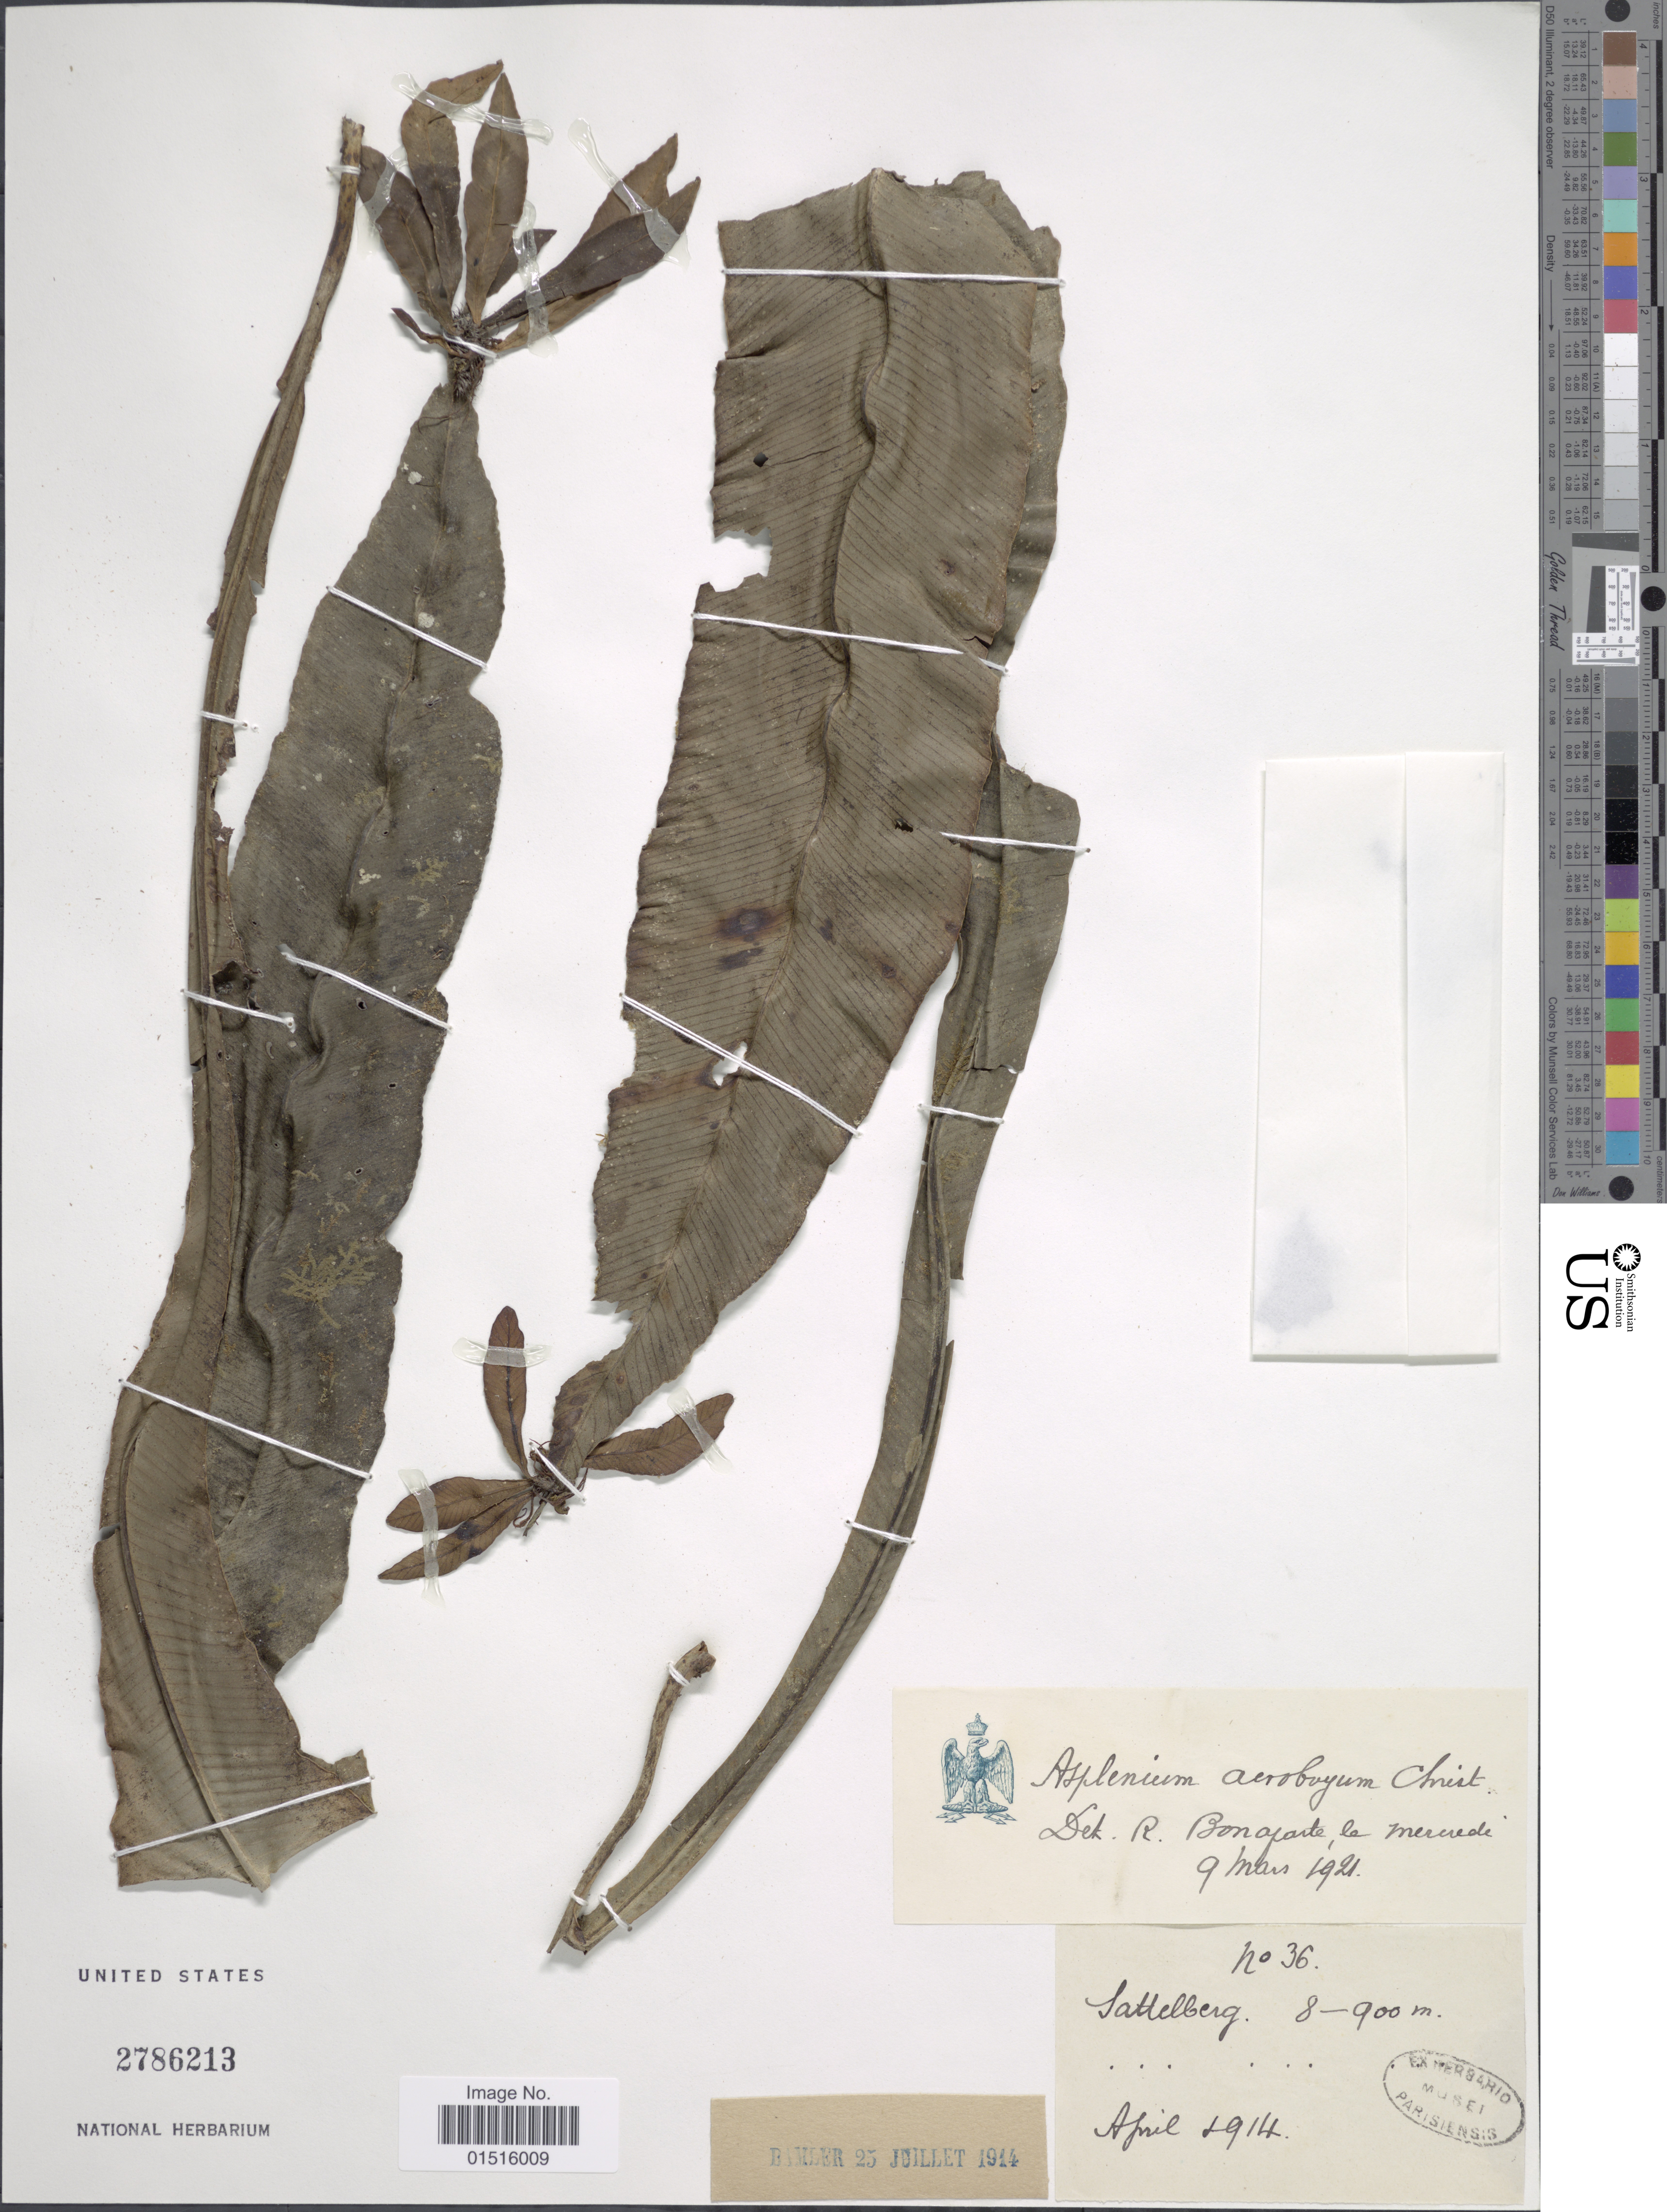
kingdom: Plantae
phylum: Tracheophyta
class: Polypodiopsida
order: Polypodiales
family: Aspleniaceae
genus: Asplenium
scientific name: Asplenium acrobryum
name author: Christ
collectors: Bamler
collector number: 36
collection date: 1914-04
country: Papua New Guinea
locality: Sattelberg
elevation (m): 800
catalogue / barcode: US 2786213